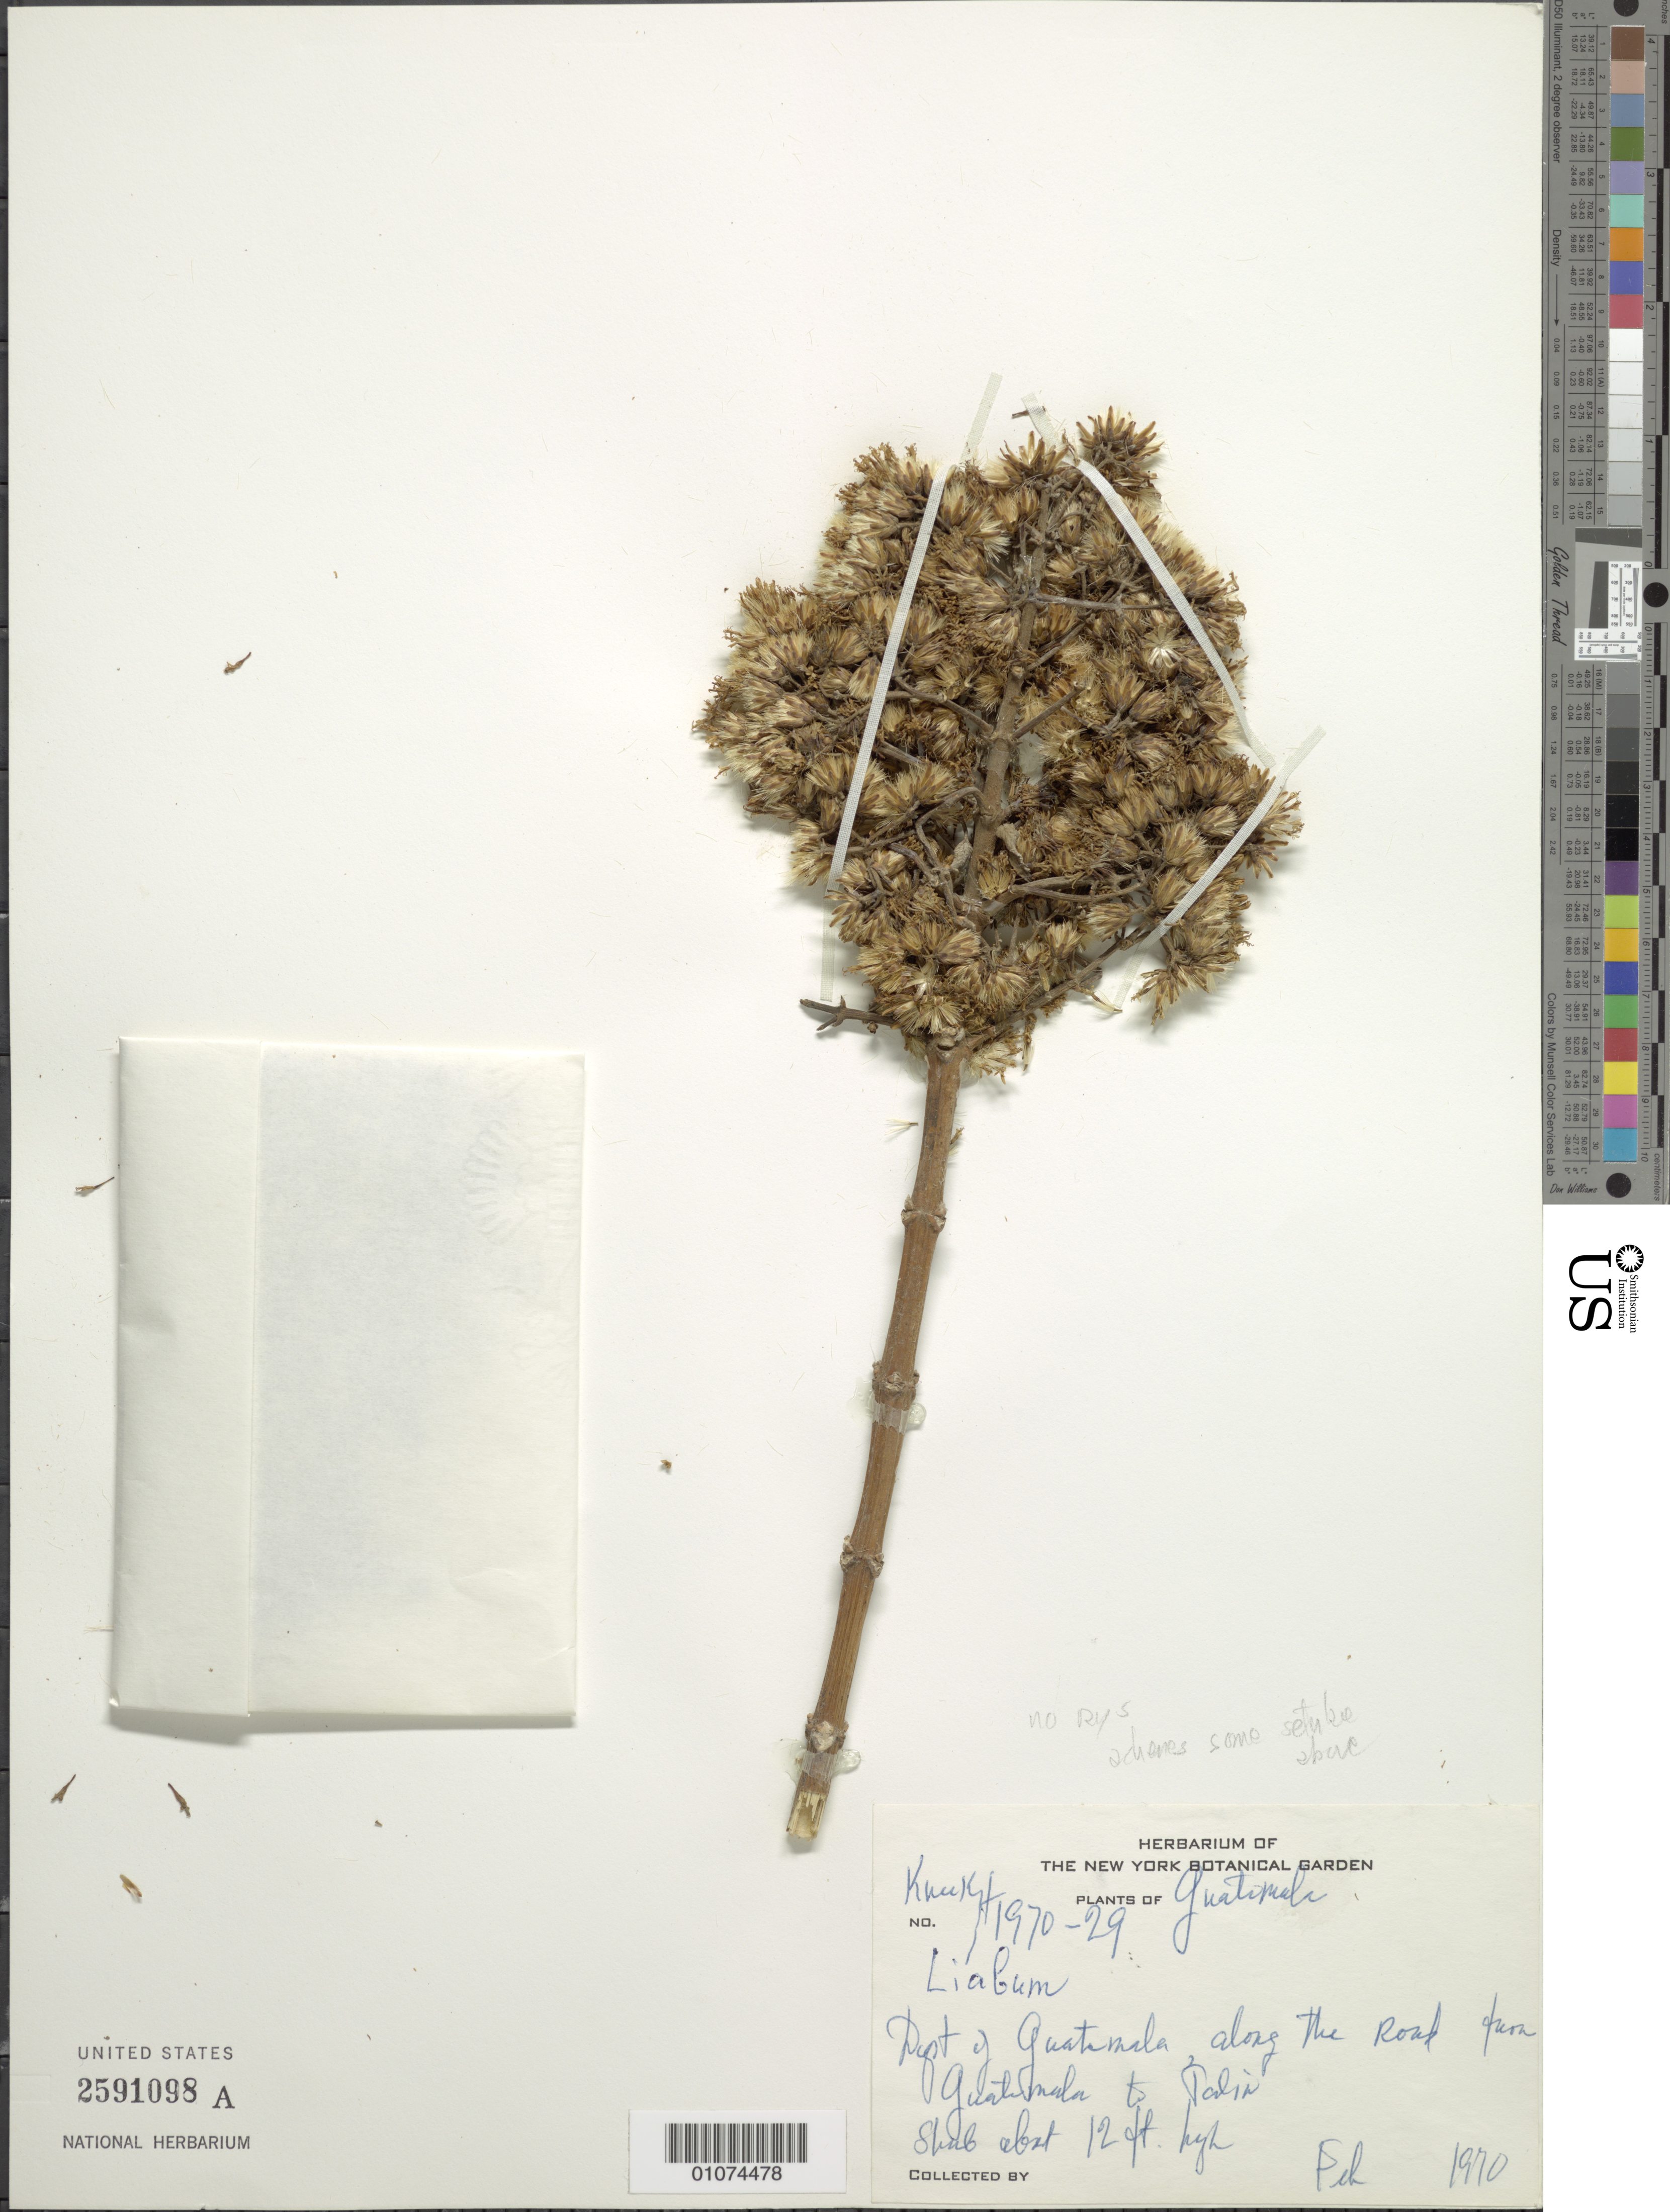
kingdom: Plantae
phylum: Tracheophyta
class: Magnoliopsida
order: Asterales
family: Asteraceae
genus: Sinclairia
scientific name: Sinclairia polyantha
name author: (Klatt) Rydb.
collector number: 1970 29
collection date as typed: February 1970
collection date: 1970-02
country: Guatemala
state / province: Guatemala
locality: Guatemala to Takin road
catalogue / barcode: US 2591098A